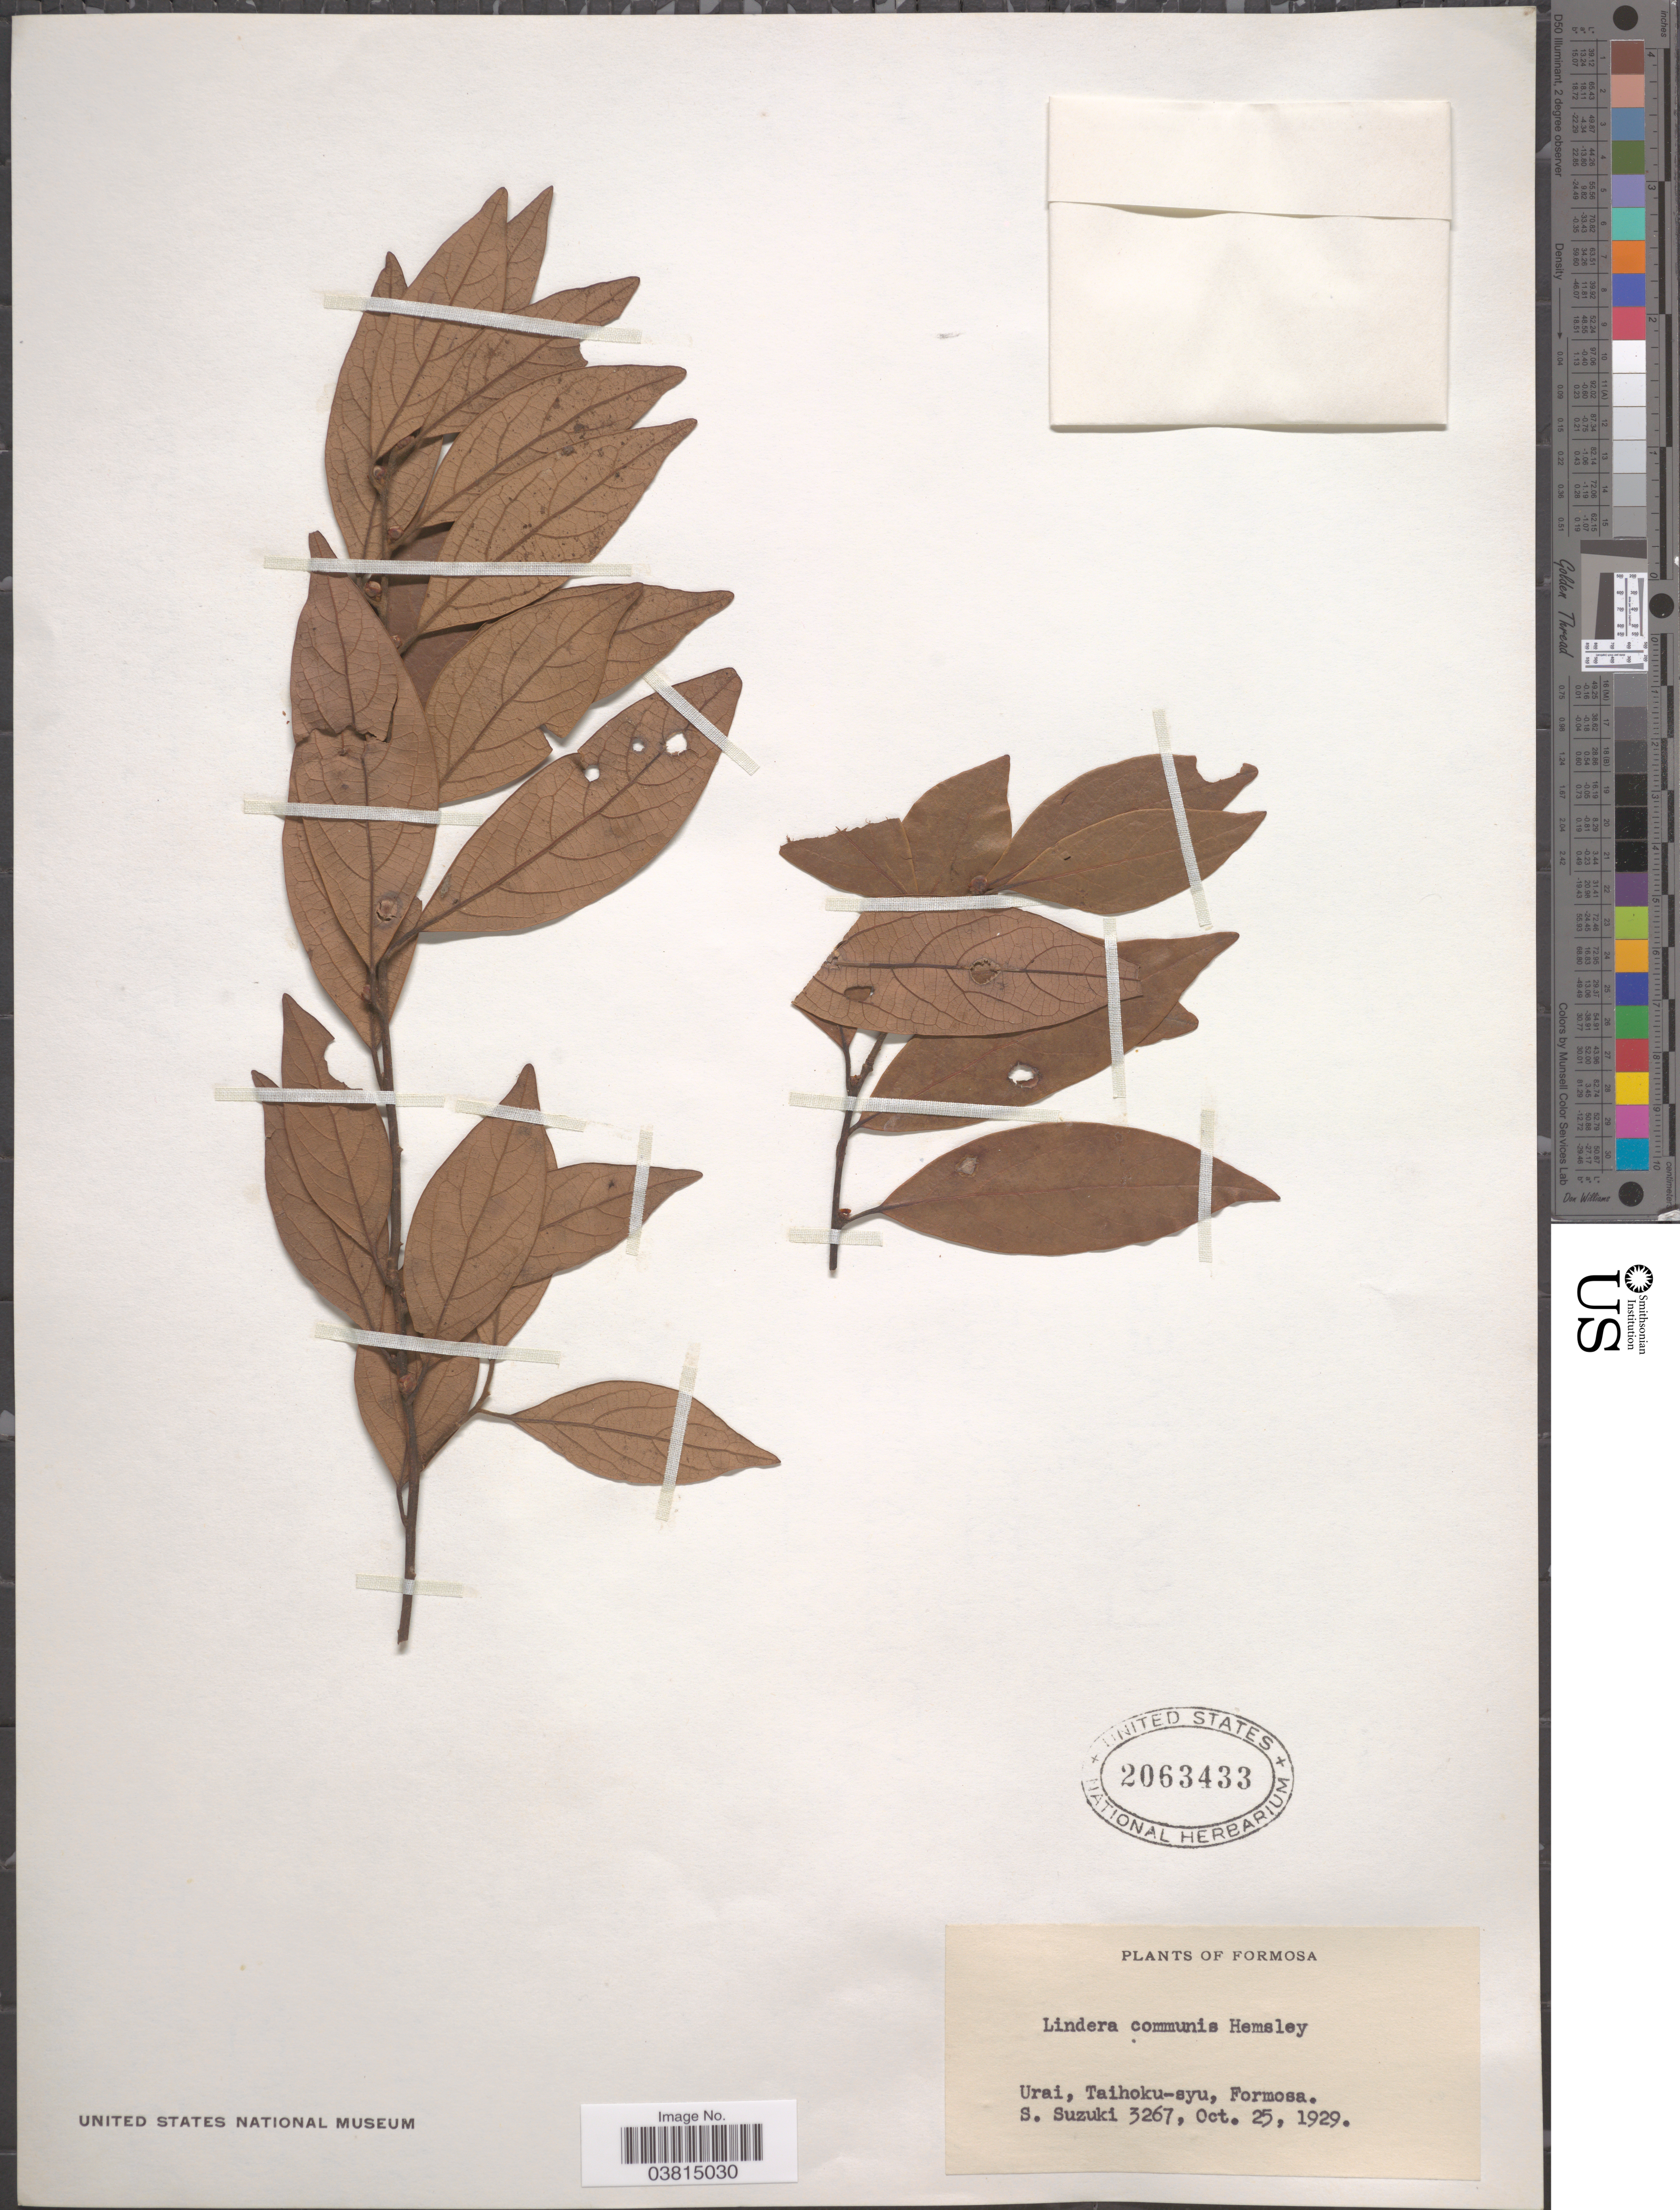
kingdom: Plantae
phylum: Tracheophyta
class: Magnoliopsida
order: Laurales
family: Lauraceae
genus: Lindera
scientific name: Lindera communis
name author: Hemsl.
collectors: S. Suzuki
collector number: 3267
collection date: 1929-10-25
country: Taiwan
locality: Formosa. Urai, Taihoku-syu, Formosa.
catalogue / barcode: US 2063433